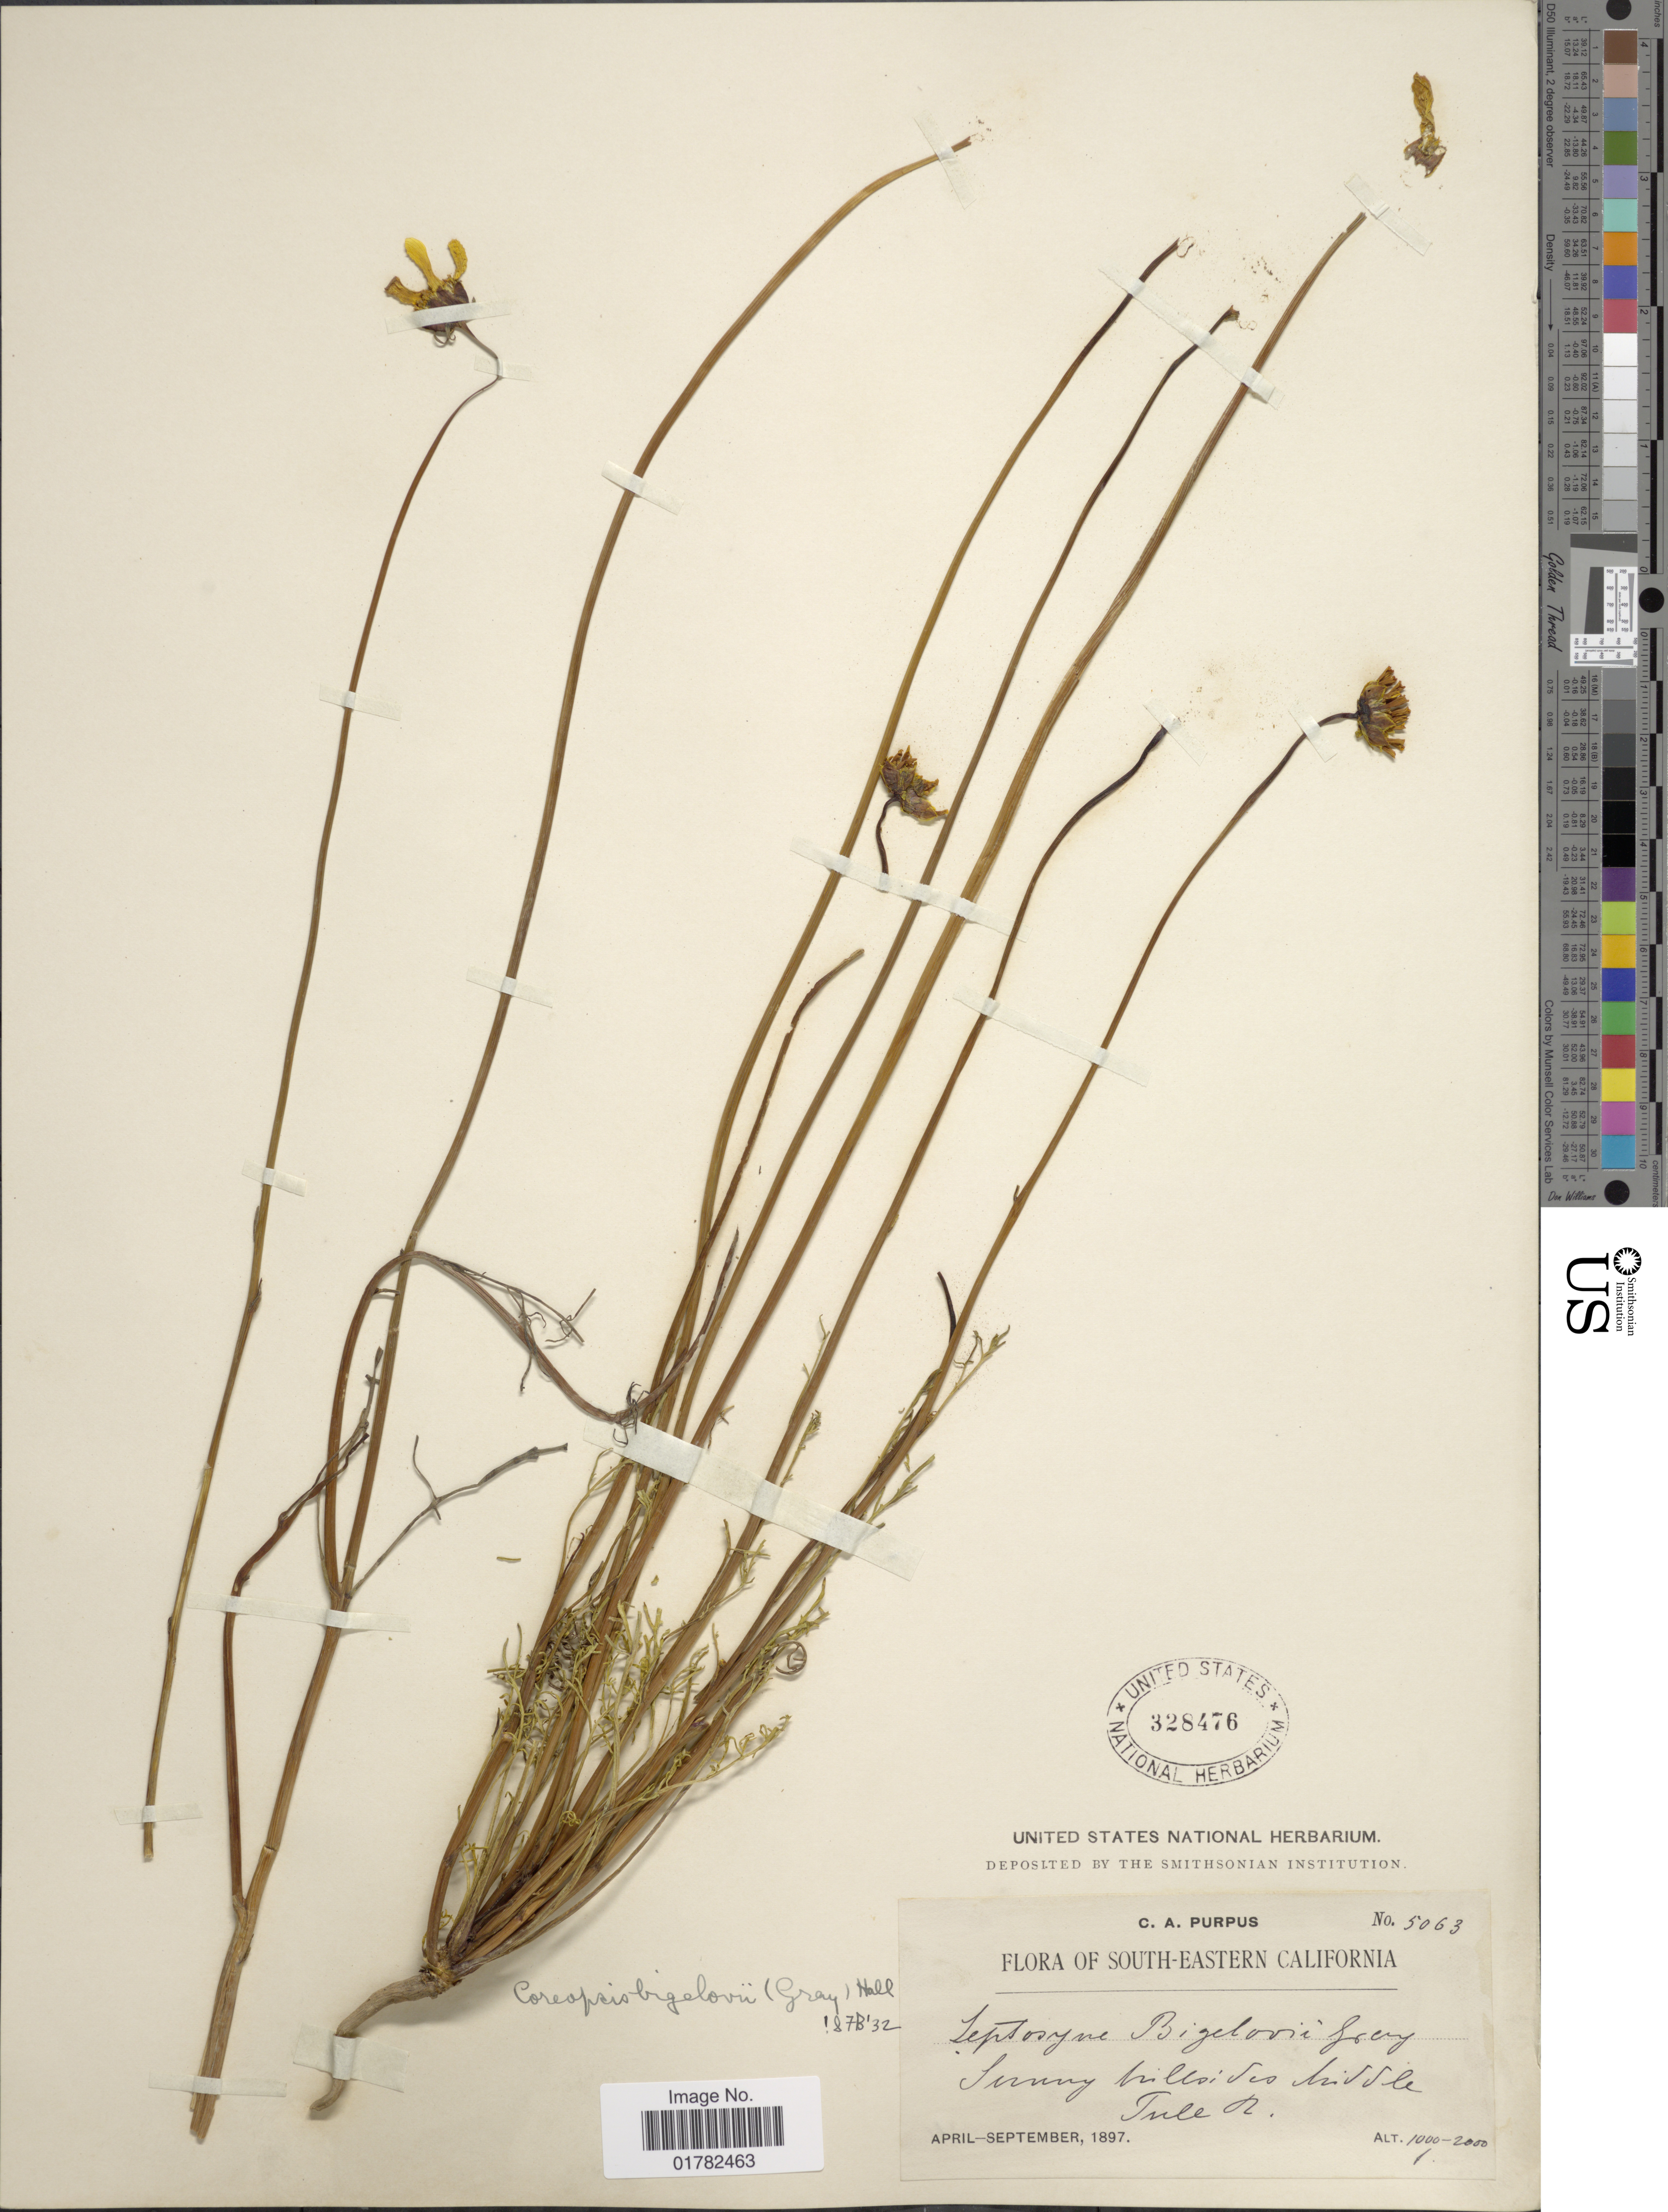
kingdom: Plantae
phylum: Tracheophyta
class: Magnoliopsida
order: Asterales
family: Asteraceae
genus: Coreopsis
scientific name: Coreopsis bigelovii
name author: (A. Gray) Voss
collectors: C. A. Purpus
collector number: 5063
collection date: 1897-04/1897-09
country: United States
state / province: California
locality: South-Eastern California, sunny hillsides Middle Tule R.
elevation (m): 305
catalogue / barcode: US 328476